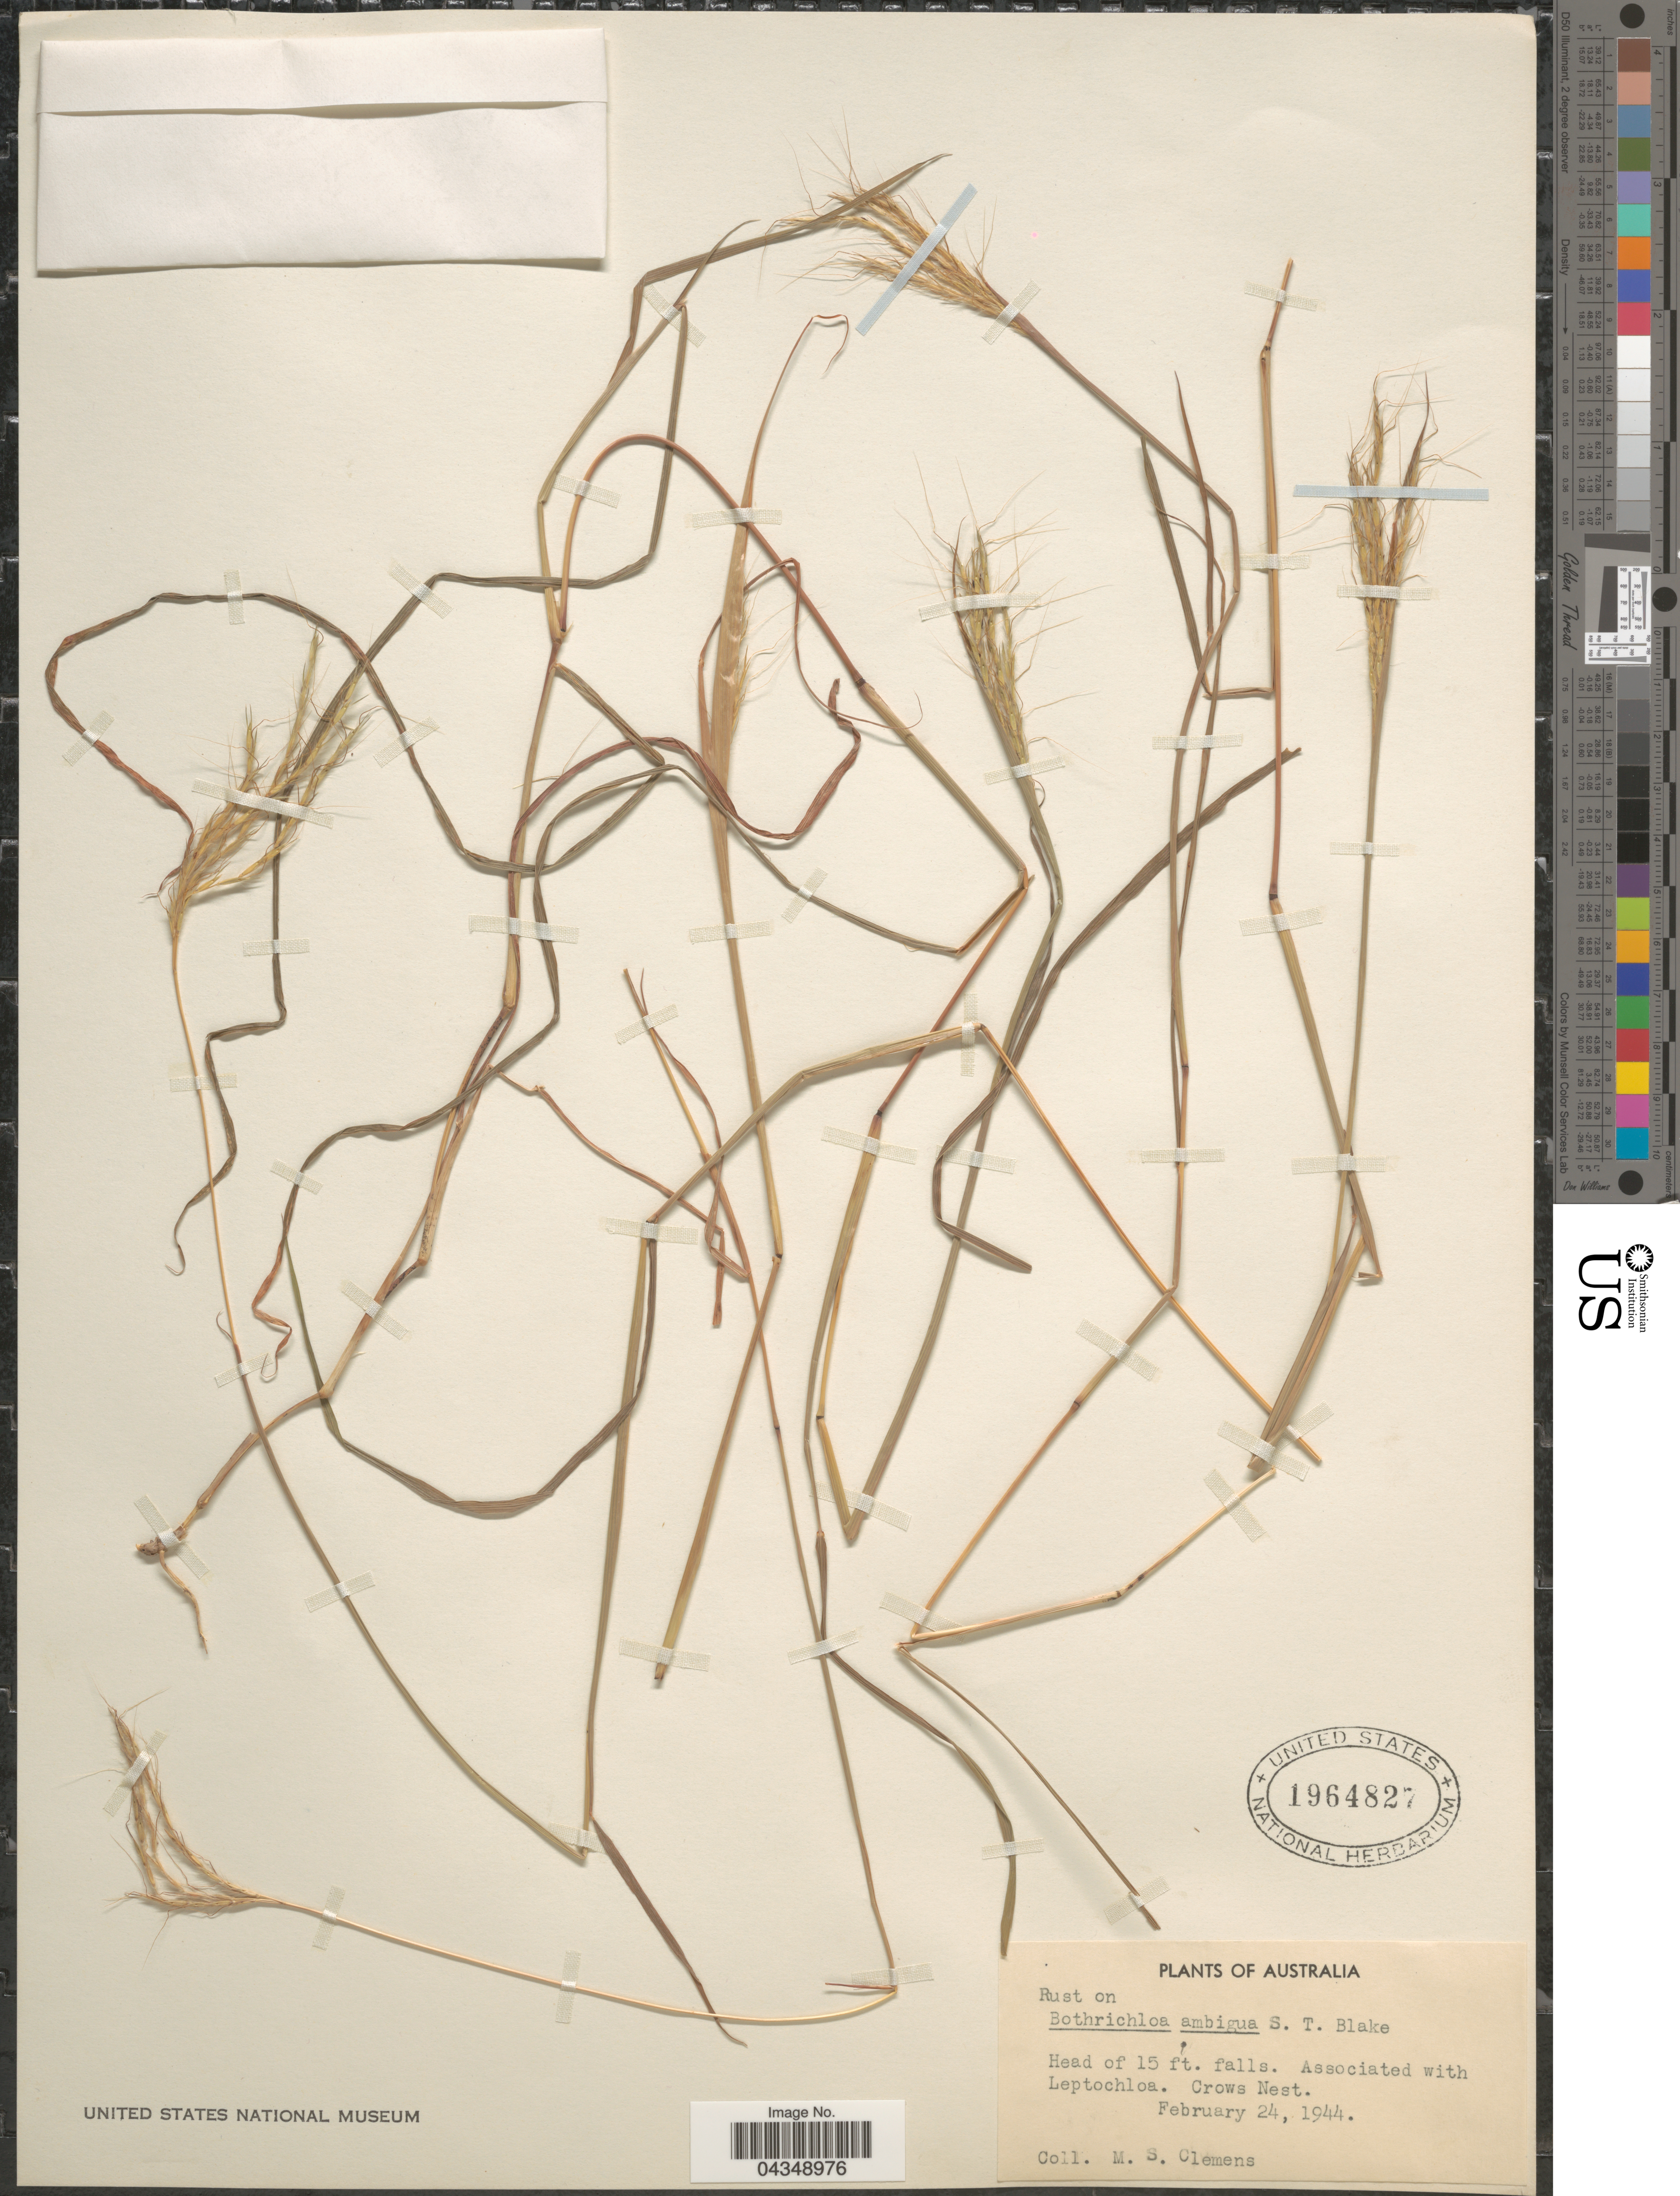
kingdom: Plantae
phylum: Tracheophyta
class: Liliopsida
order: Poales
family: Poaceae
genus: Bothriochloa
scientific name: Bothriochloa macra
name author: (Steud.) S.T. Blake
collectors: M. S. Clemens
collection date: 1944-02-24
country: Australia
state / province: New South Wales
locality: Crows Nest.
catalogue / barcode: US 1964827